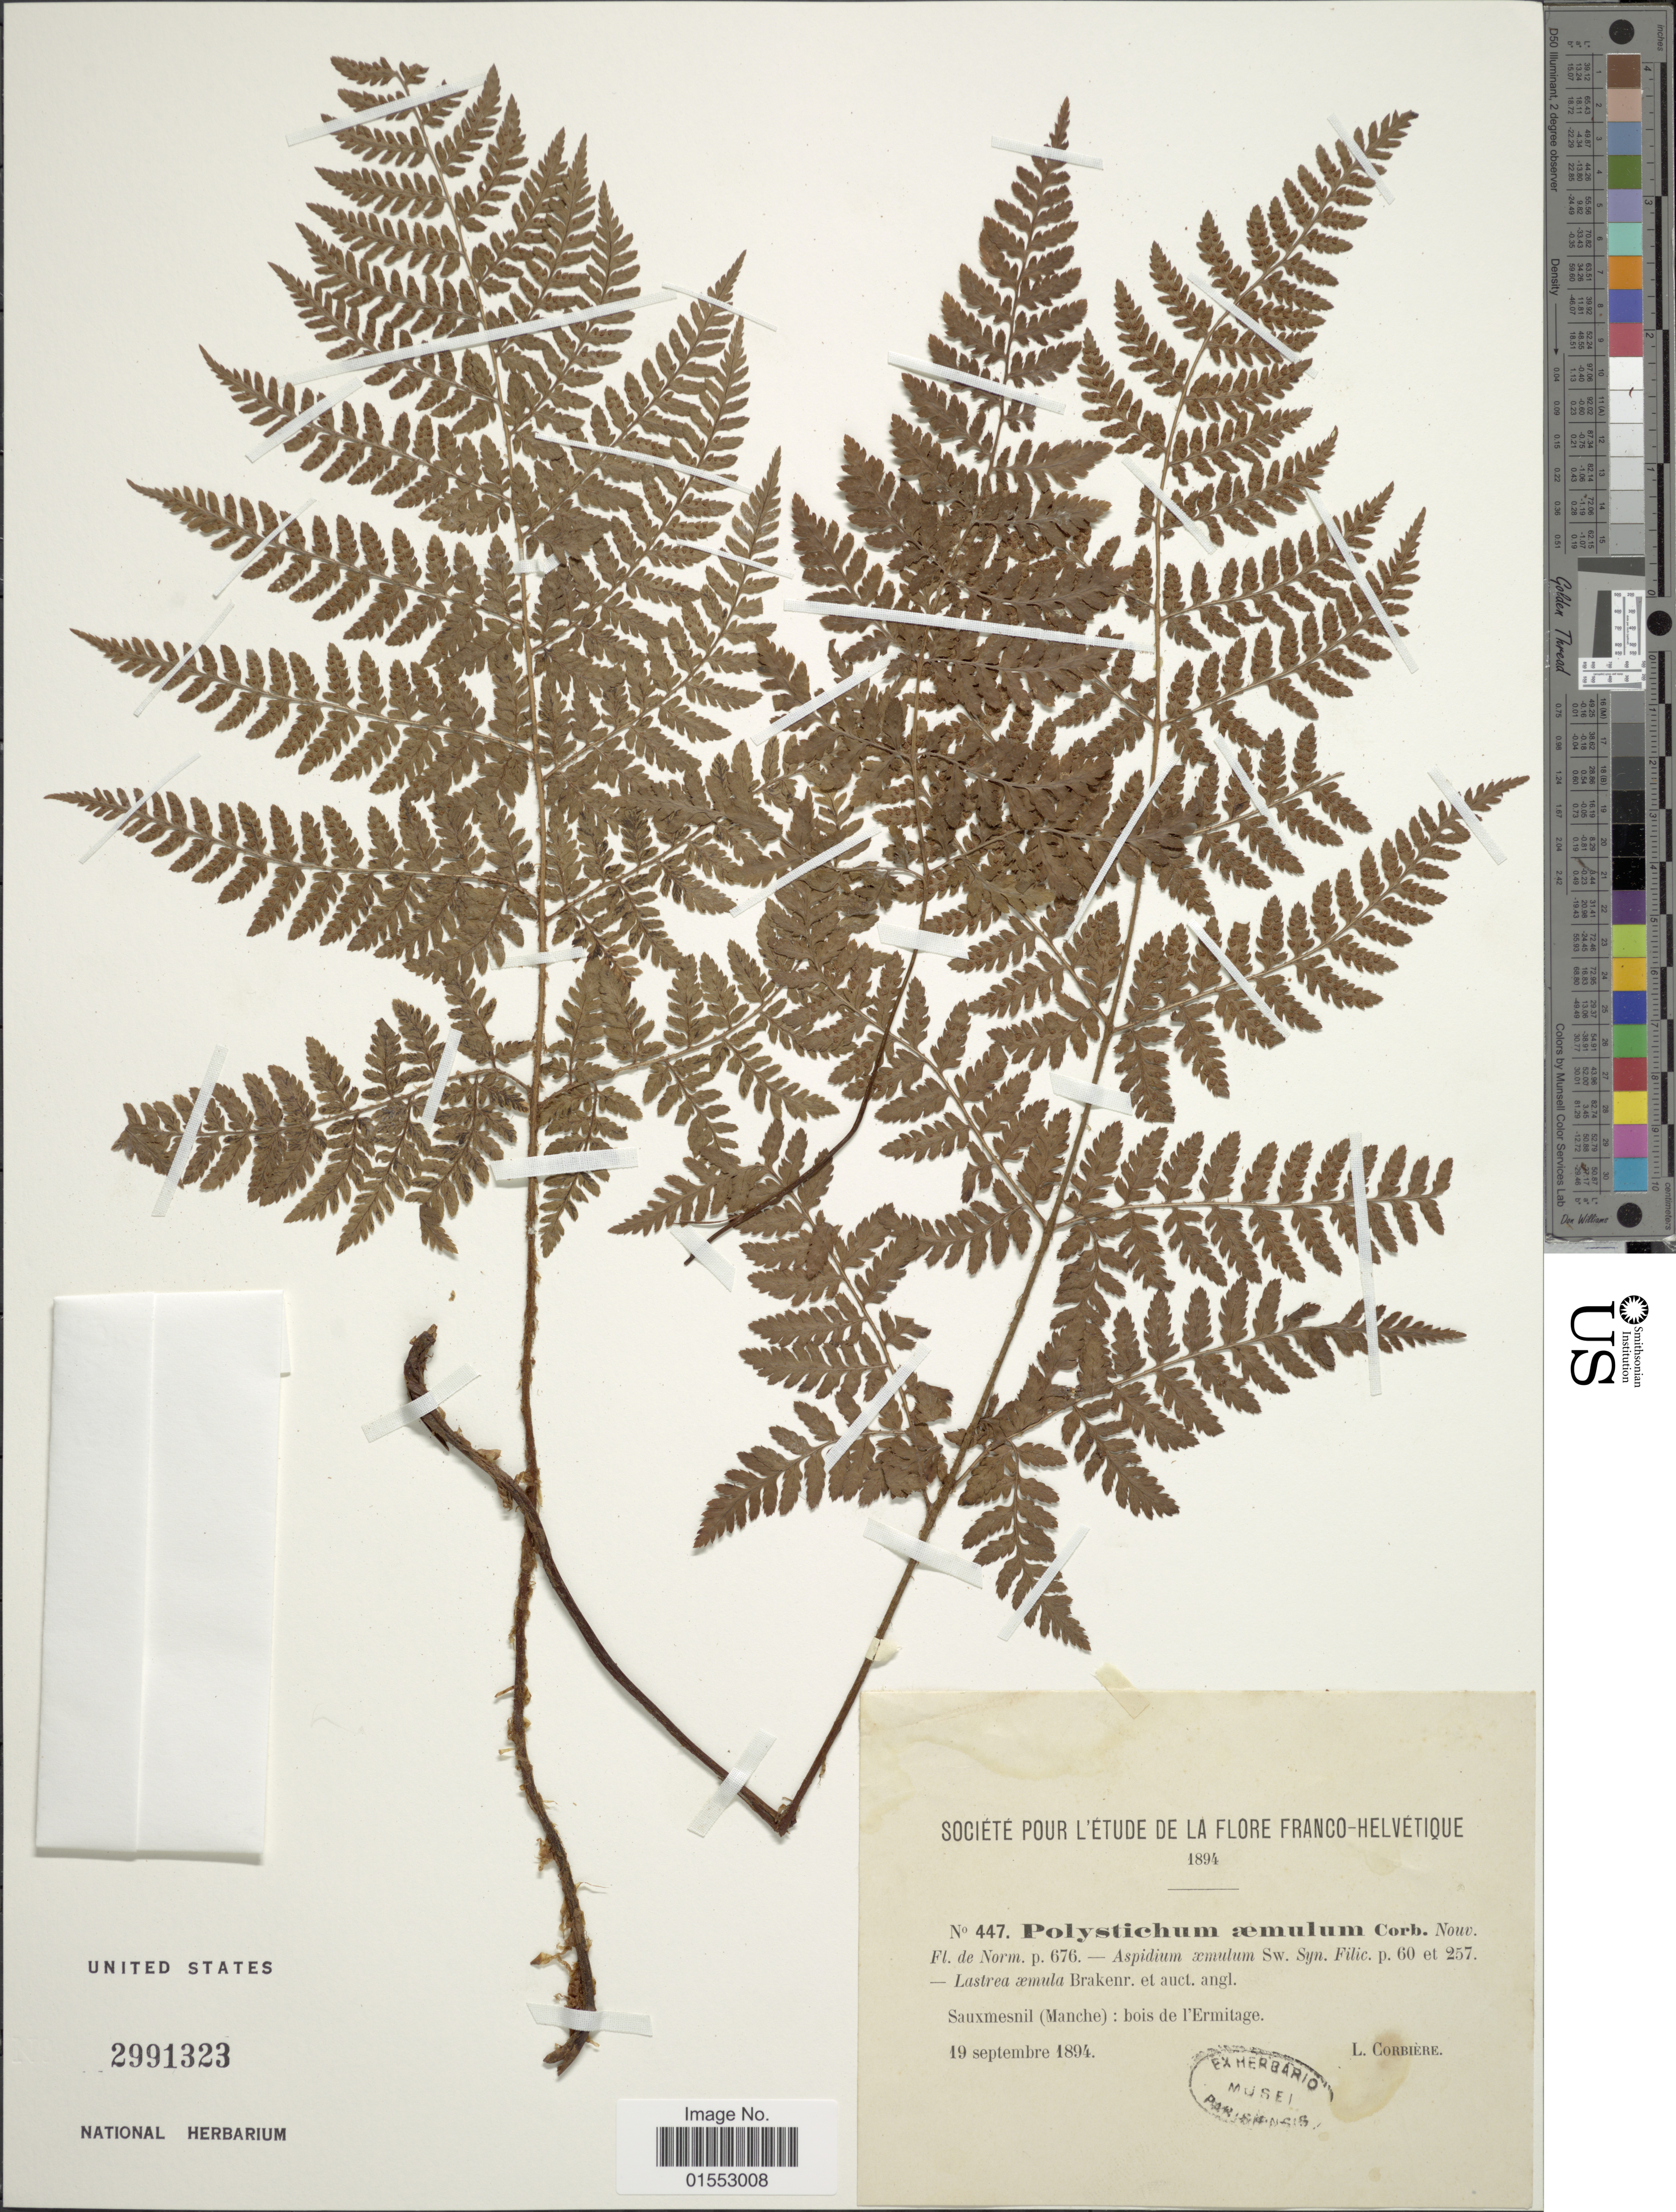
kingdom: Plantae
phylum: Tracheophyta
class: Polypodiopsida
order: Polypodiales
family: Dryopteridaceae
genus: Dryopteris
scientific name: Dryopteris aemula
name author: Kuntze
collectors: L. Corbière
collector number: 447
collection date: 1894-09-19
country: France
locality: Sauxmesnil (Manche) : bois de l' Ermitage [interpreted]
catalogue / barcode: US 2991323